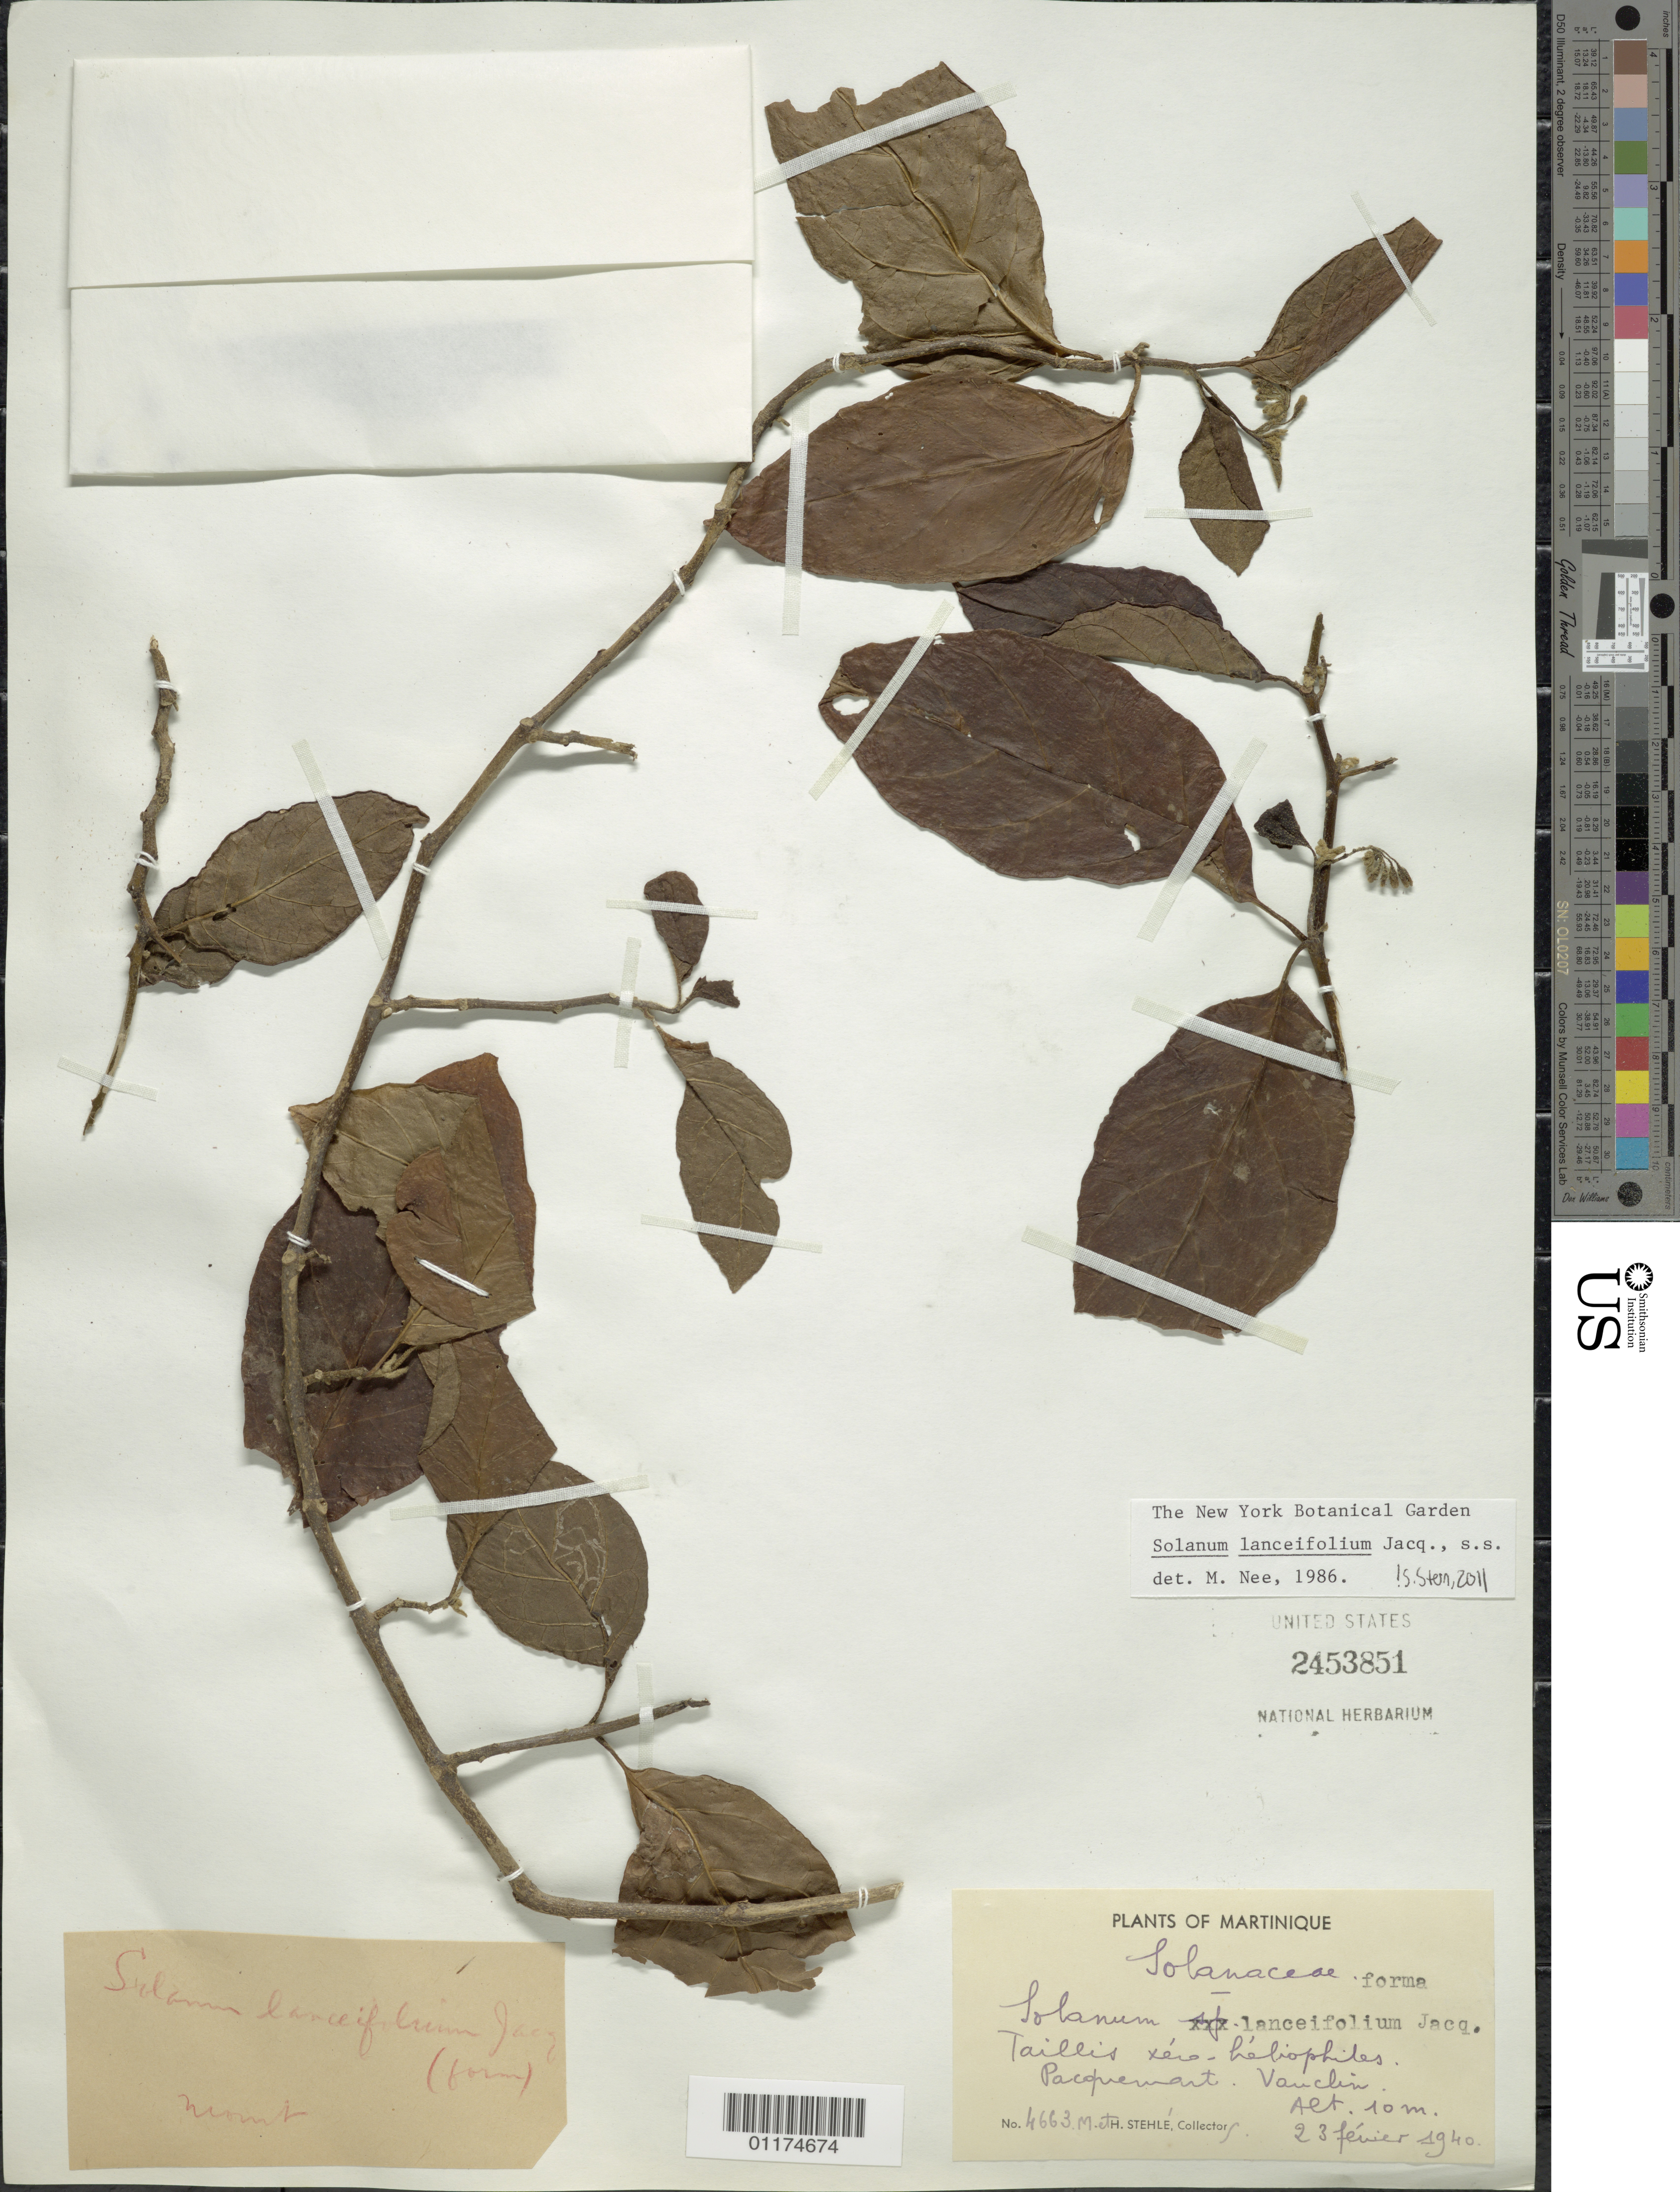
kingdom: Plantae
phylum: Tracheophyta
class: Magnoliopsida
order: Solanales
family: Solanaceae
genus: Solanum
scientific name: Solanum lanceifolium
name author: Jacq.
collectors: H. Stehlé & M. Stehlé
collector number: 4663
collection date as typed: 23 Feb 1940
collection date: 1940-02-23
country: Martinique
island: Martinique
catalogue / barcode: US 2453851